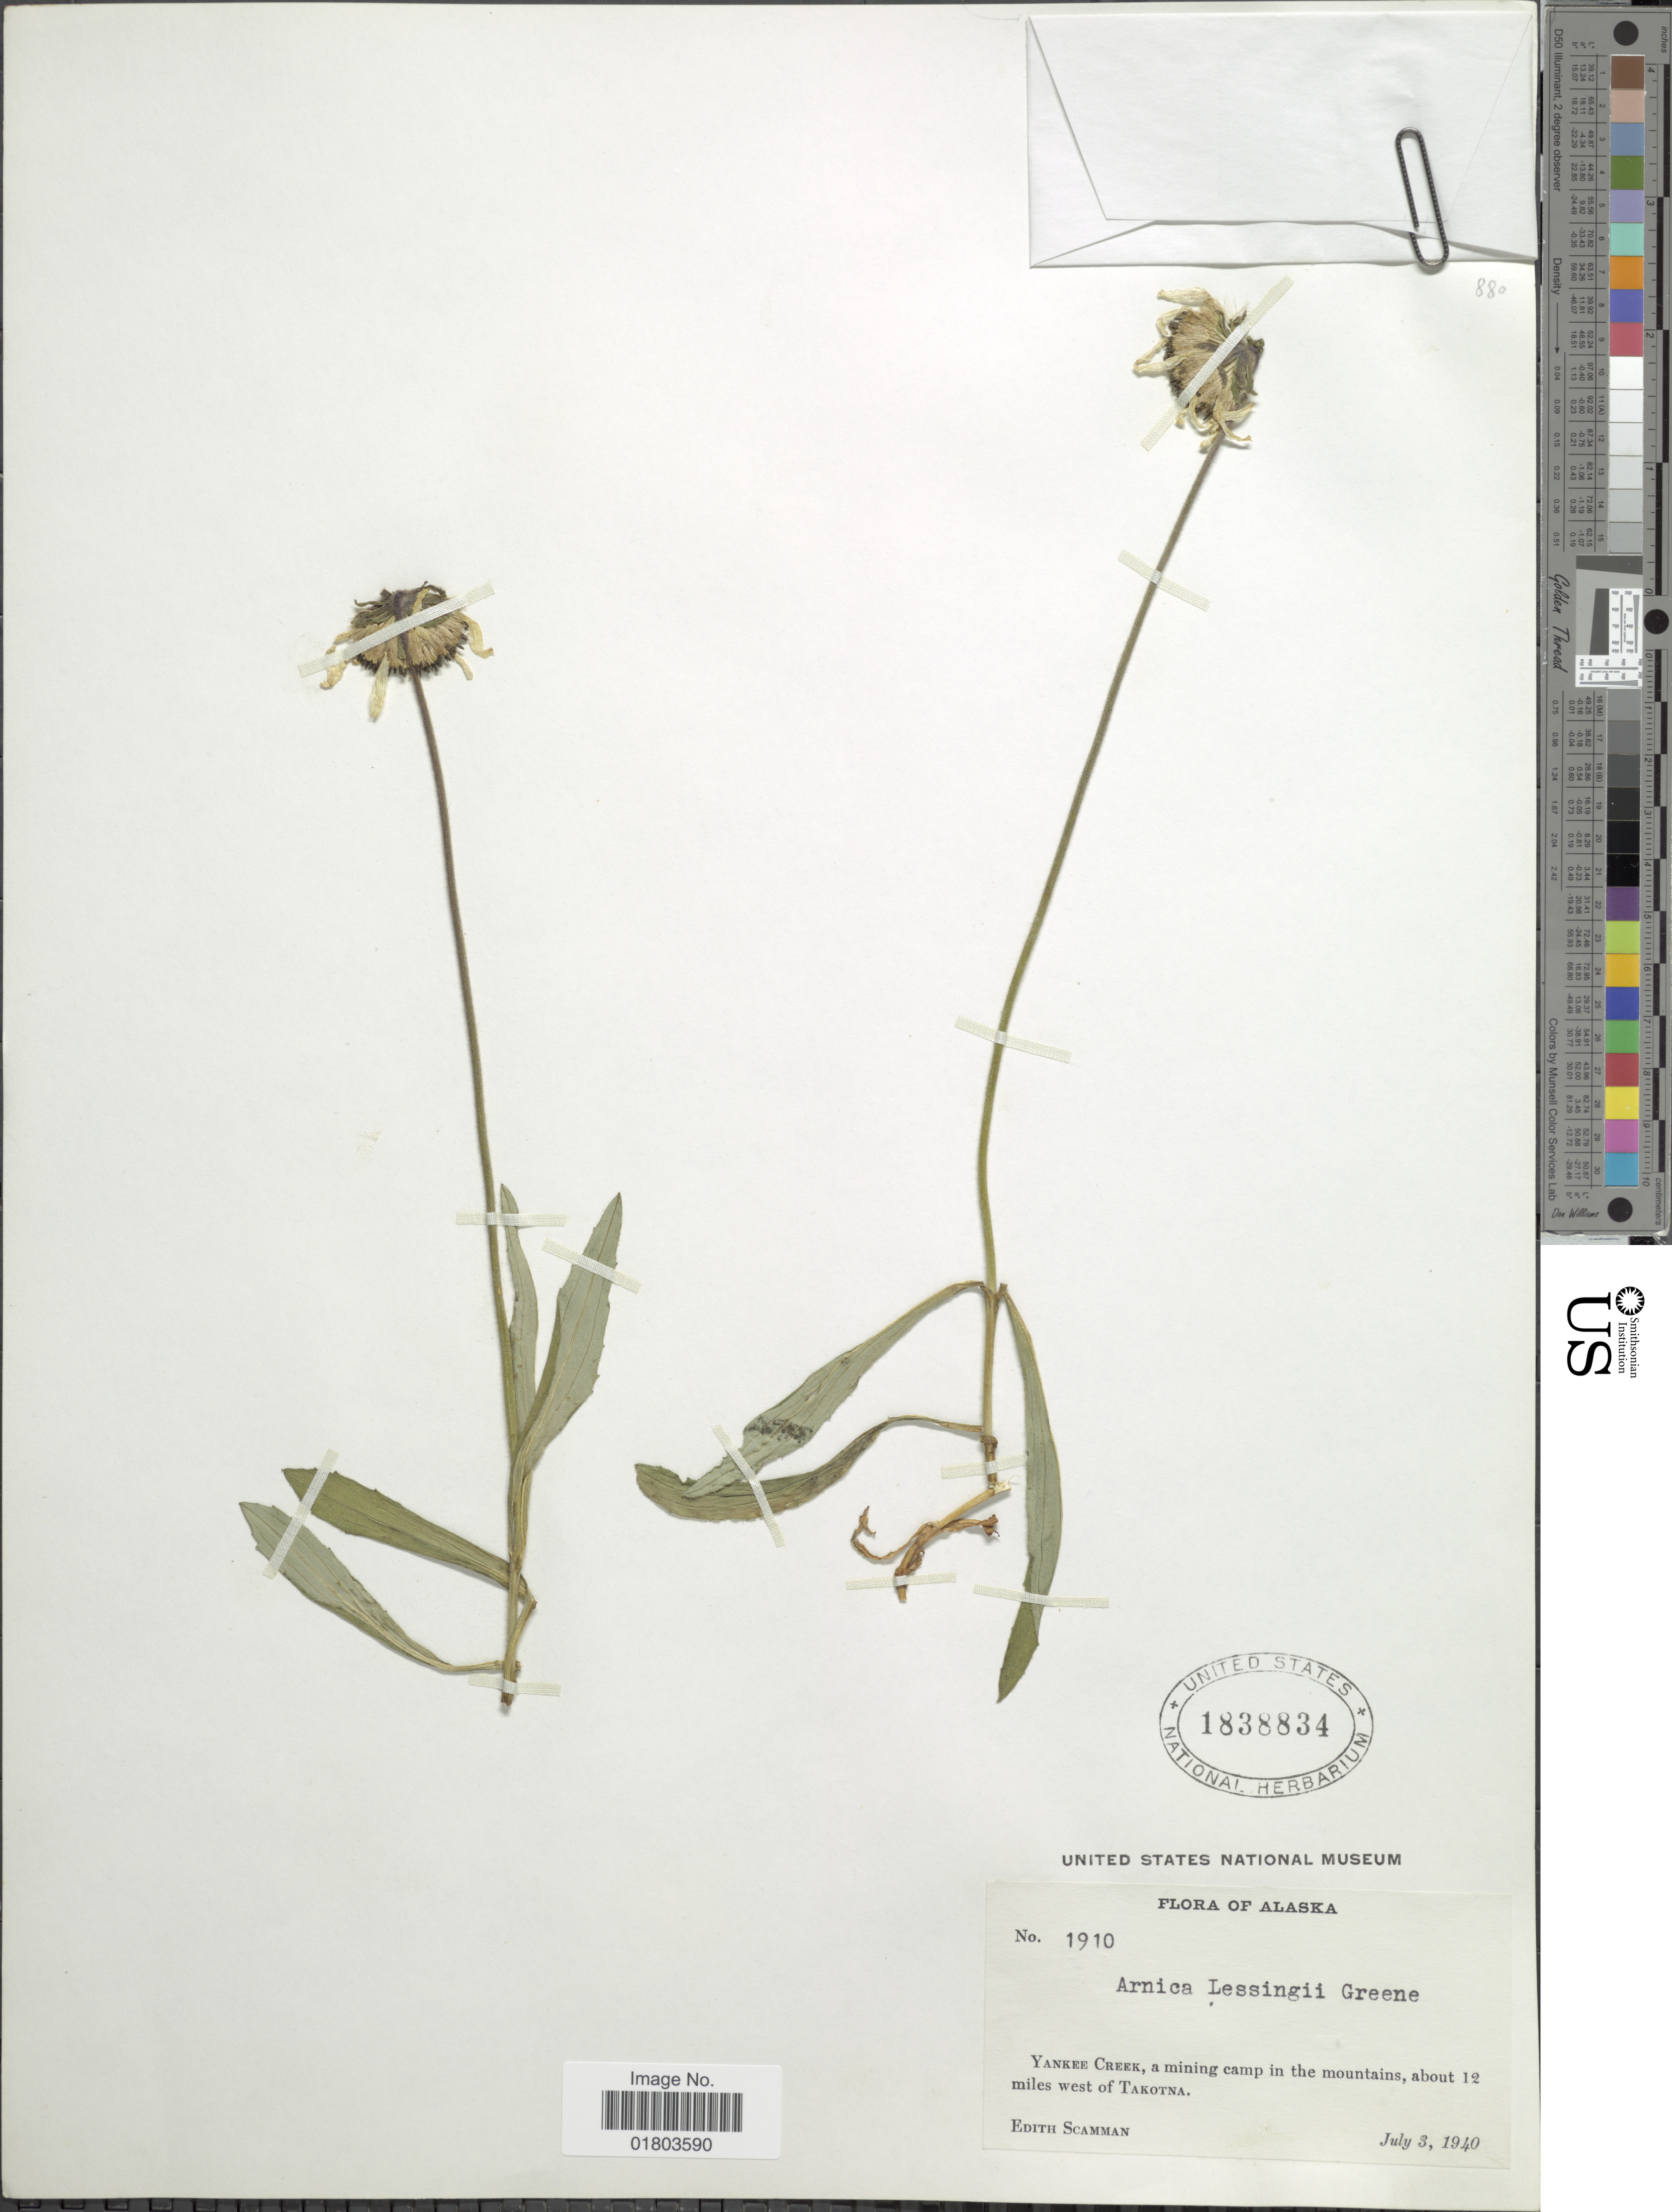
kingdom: Plantae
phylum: Tracheophyta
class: Magnoliopsida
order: Asterales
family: Asteraceae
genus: Arnica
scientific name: Arnica lessingii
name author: (Torr. & A. Gray) Greene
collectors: E. Scamman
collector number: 1910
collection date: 1940-07-03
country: United States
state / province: Alaska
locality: Yankee Creek, a mining camp in the mountains, about 12 miles west of Takotna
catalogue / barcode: US 1838834